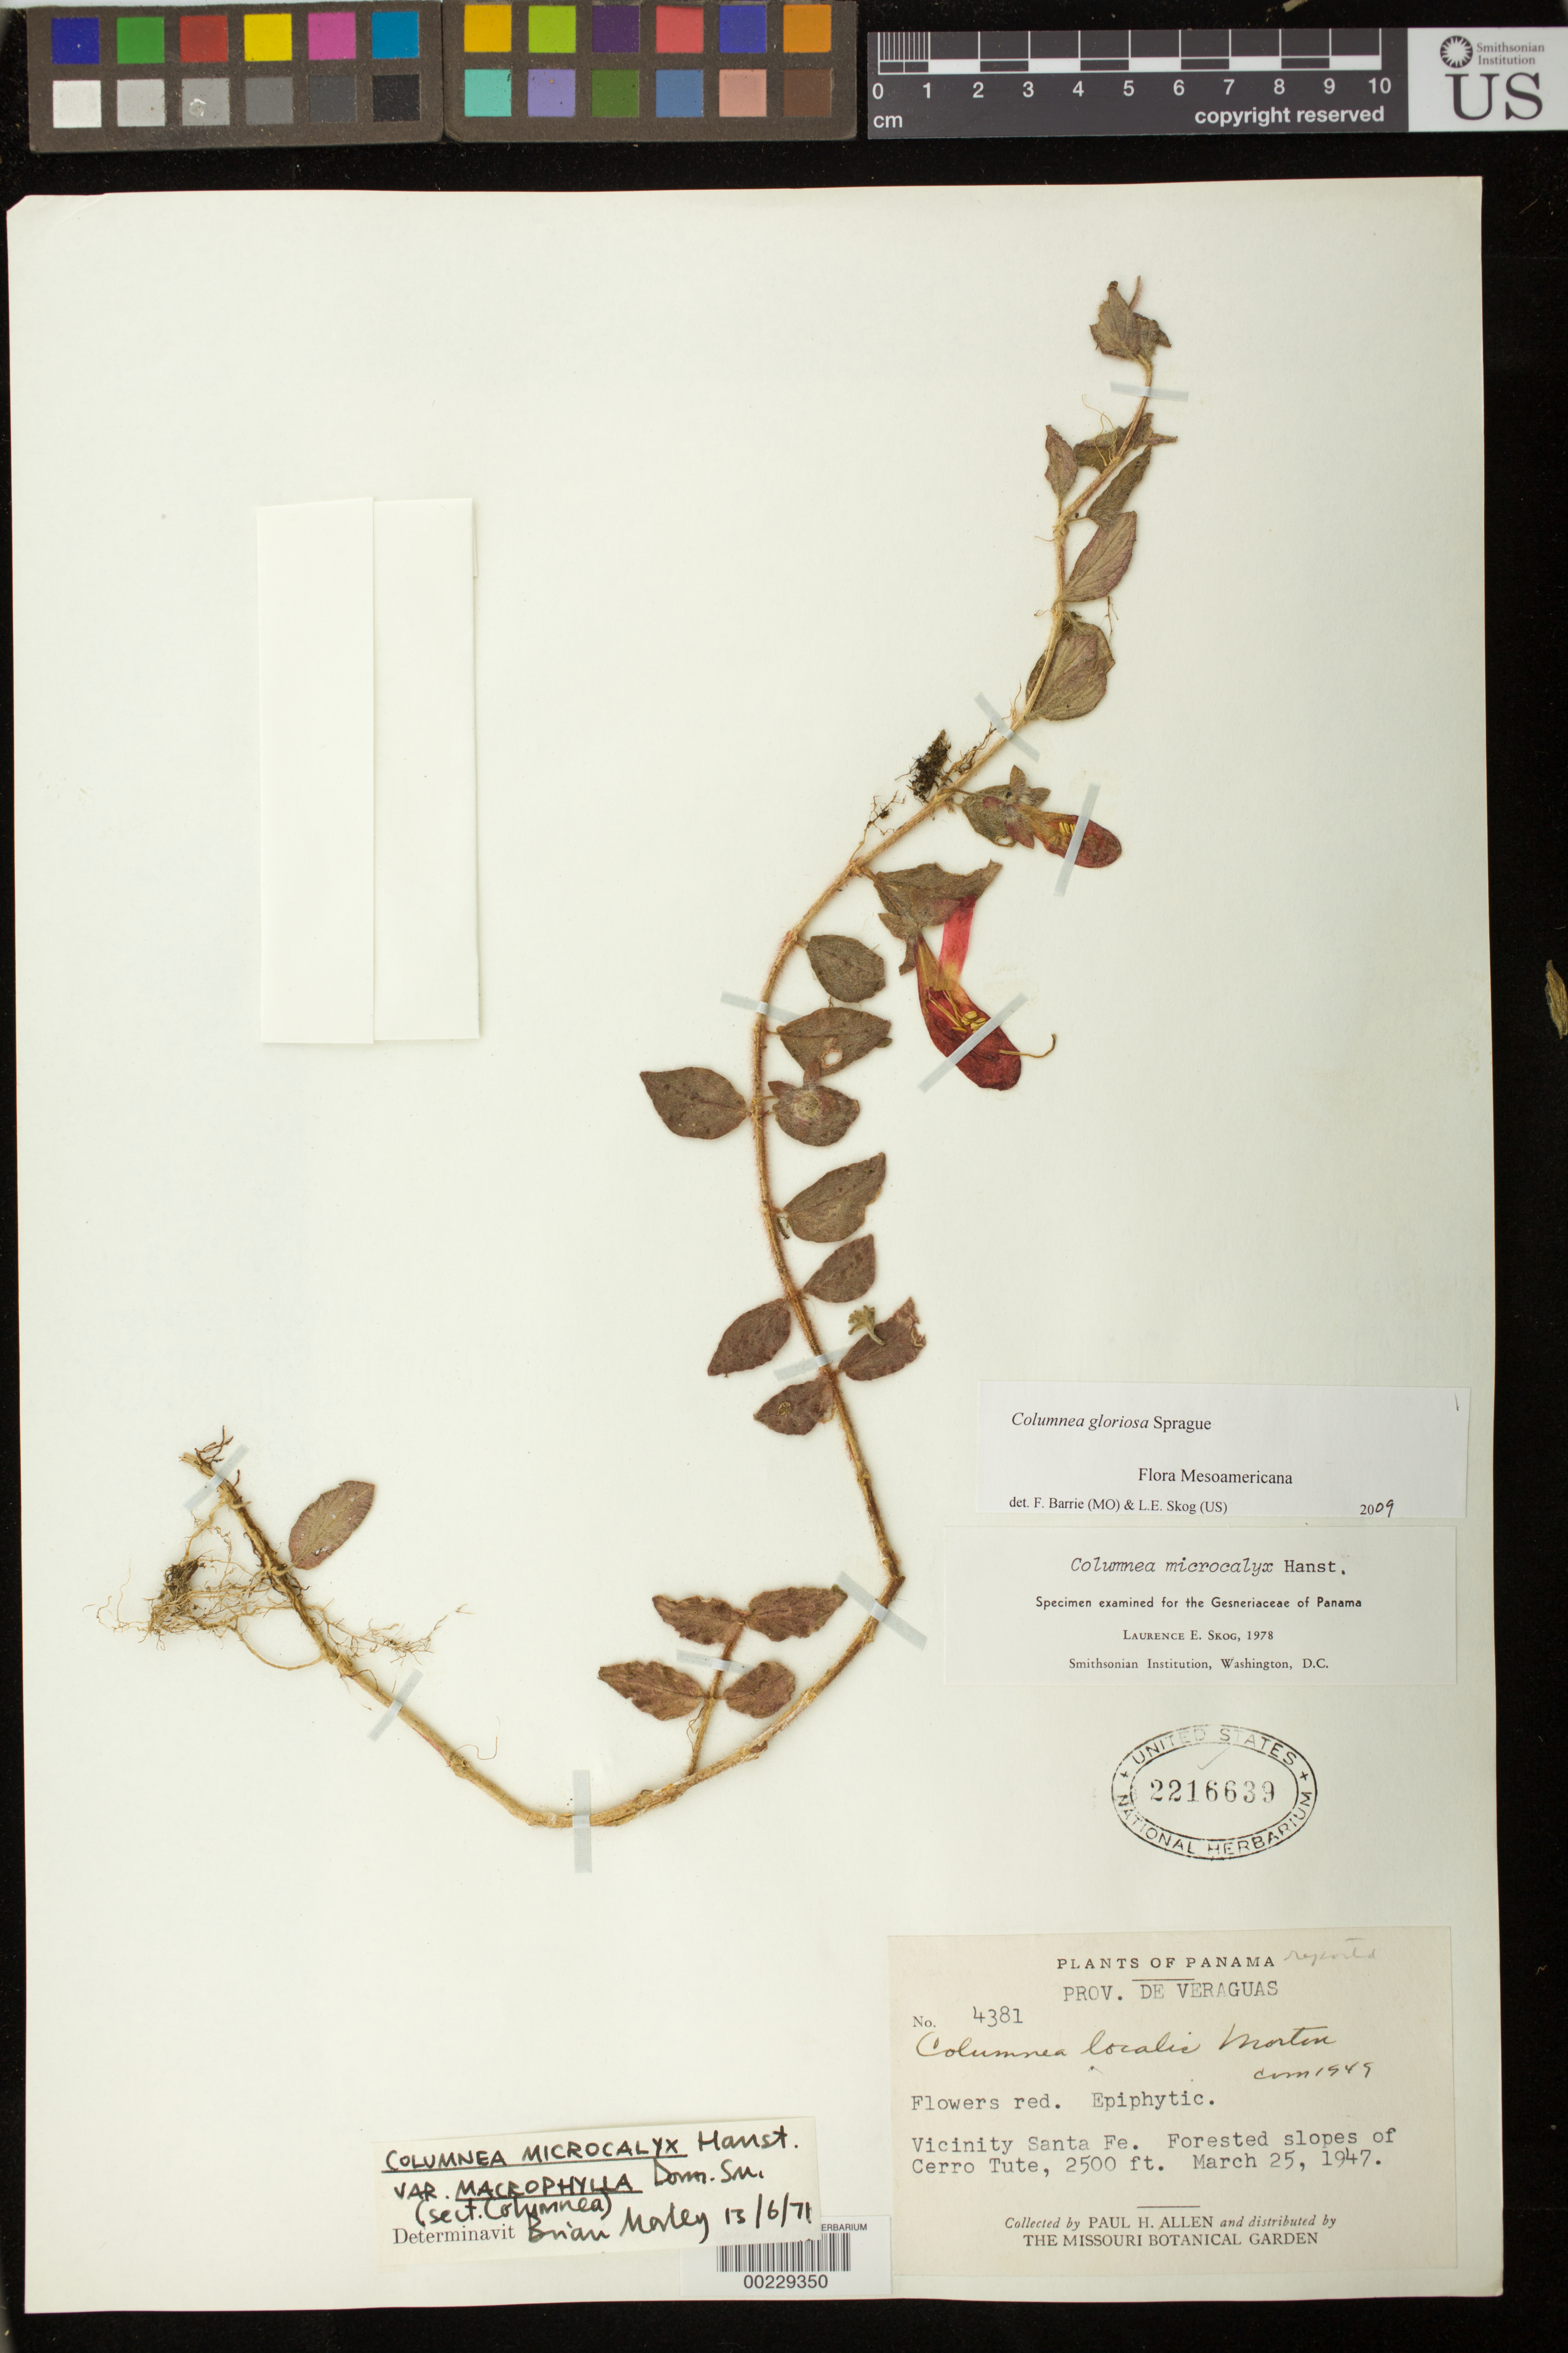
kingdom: Plantae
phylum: Tracheophyta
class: Magnoliopsida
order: Lamiales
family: Gesneriaceae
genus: Columnea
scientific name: Columnea gloriosa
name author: Sprague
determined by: Barrie, F. R.; Skog, Laurence E.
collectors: P. H. Allen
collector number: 4381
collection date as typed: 25 Mar 1947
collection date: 1947-03-25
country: Panama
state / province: Veraguas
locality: Vicinity Santa Fe, forested slopes of Cerro Tute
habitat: Forested slopes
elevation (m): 762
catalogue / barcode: US 2216639